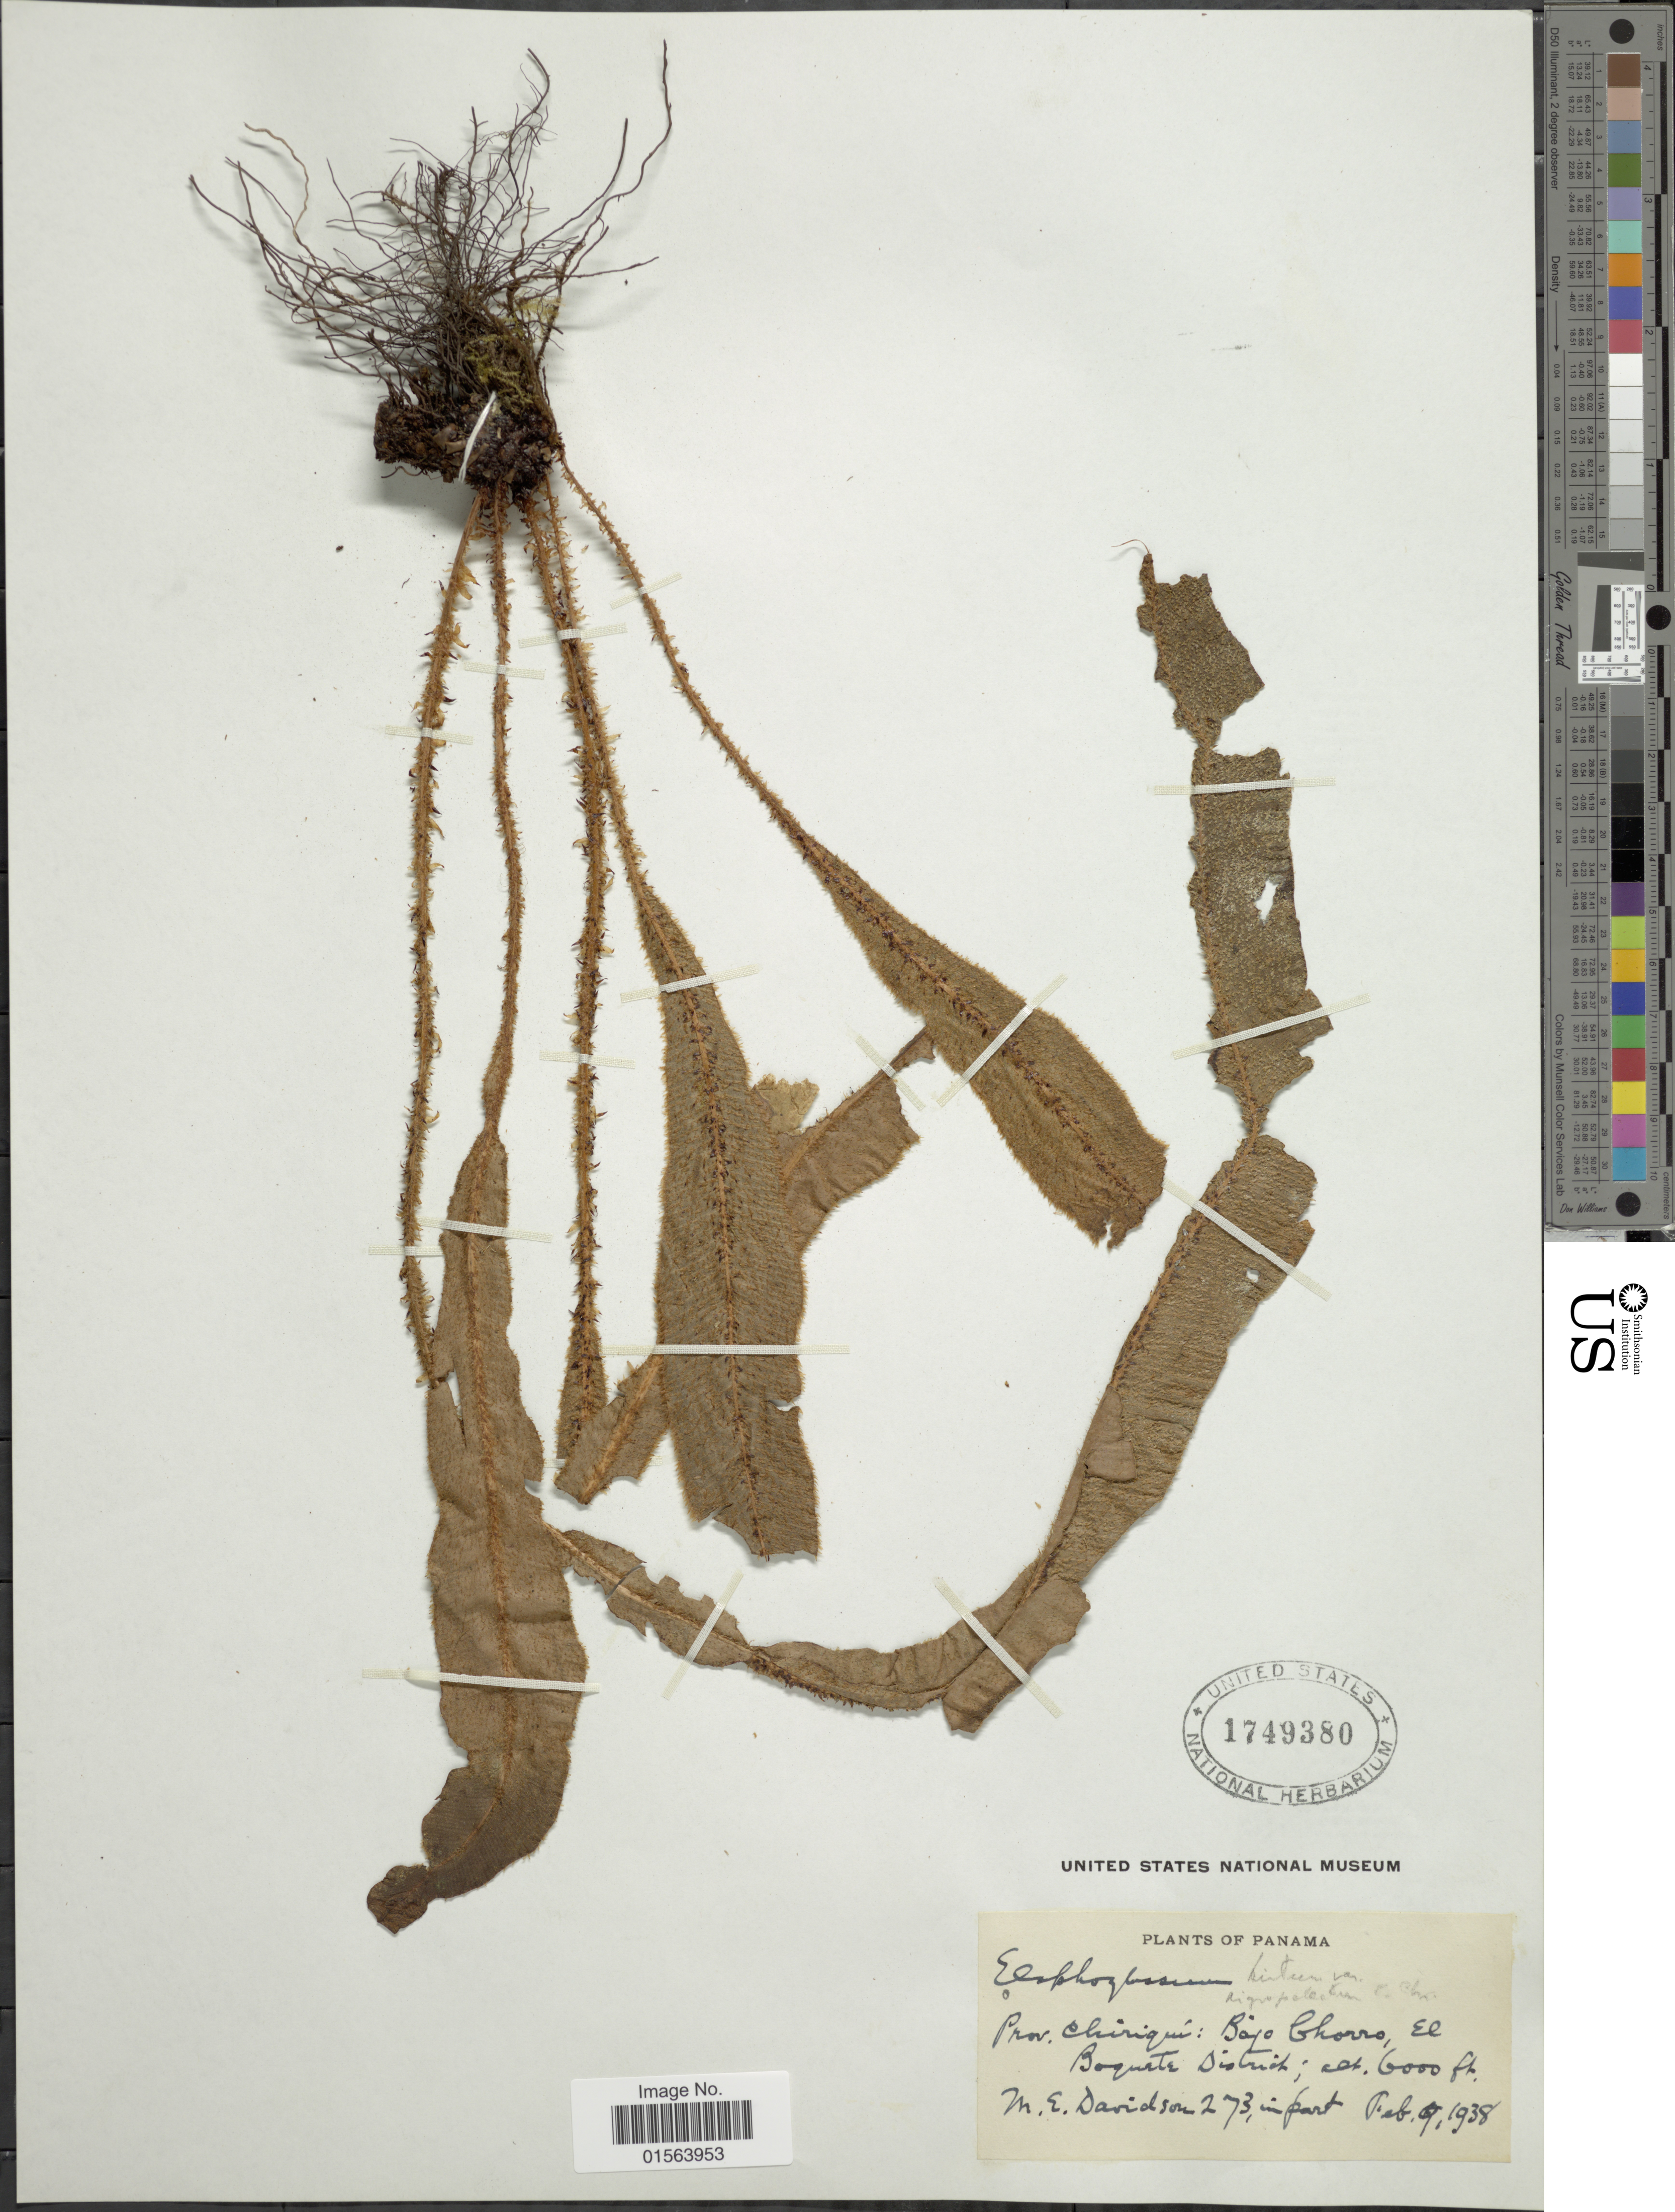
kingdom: Plantae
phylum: Tracheophyta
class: Polypodiopsida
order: Polypodiales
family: Dryopteridaceae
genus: Elaphoglossum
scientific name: Elaphoglossum hirtum var. nigropaleatum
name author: Christ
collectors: M. E. Davidson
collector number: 273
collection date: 1938-02-09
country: Panama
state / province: Chiriqui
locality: Prov. Chiriqui: Bajo Chorro, El Boquete District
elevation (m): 1829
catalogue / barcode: US 1749380